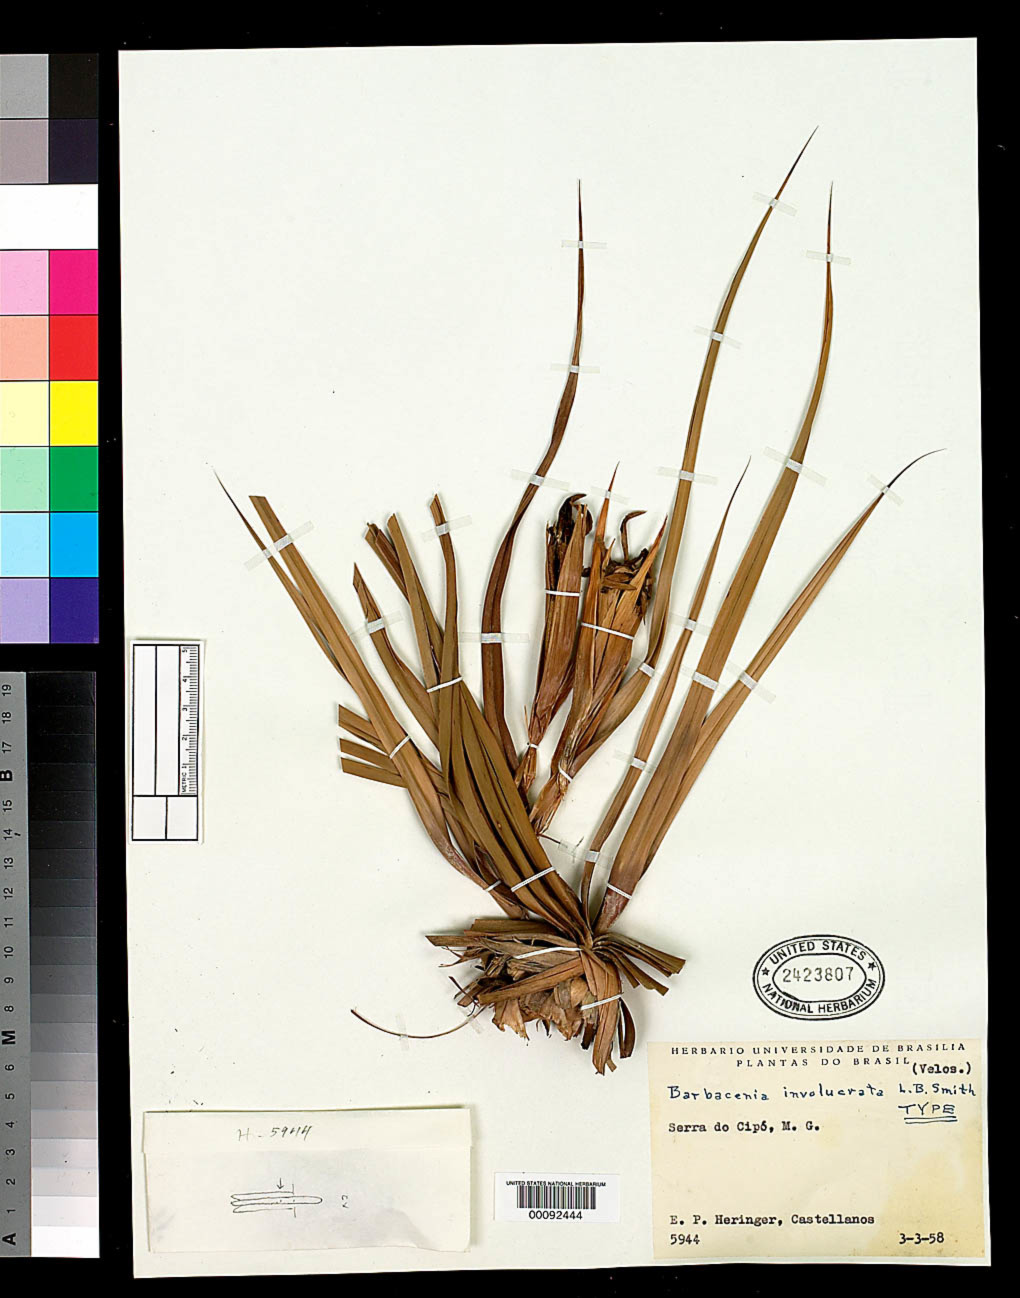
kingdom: Plantae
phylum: Tracheophyta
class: Liliopsida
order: Pandanales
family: Velloziaceae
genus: Barbacenia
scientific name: Barbacenia involucrata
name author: L.B. Sm.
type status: Holotype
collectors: E. P. Heringer & A. Castellanos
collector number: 5944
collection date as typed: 03 Mar 1958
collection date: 1958-03-03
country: Brazil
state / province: Minas Gerais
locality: Serra do Cipo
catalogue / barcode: US 2423807